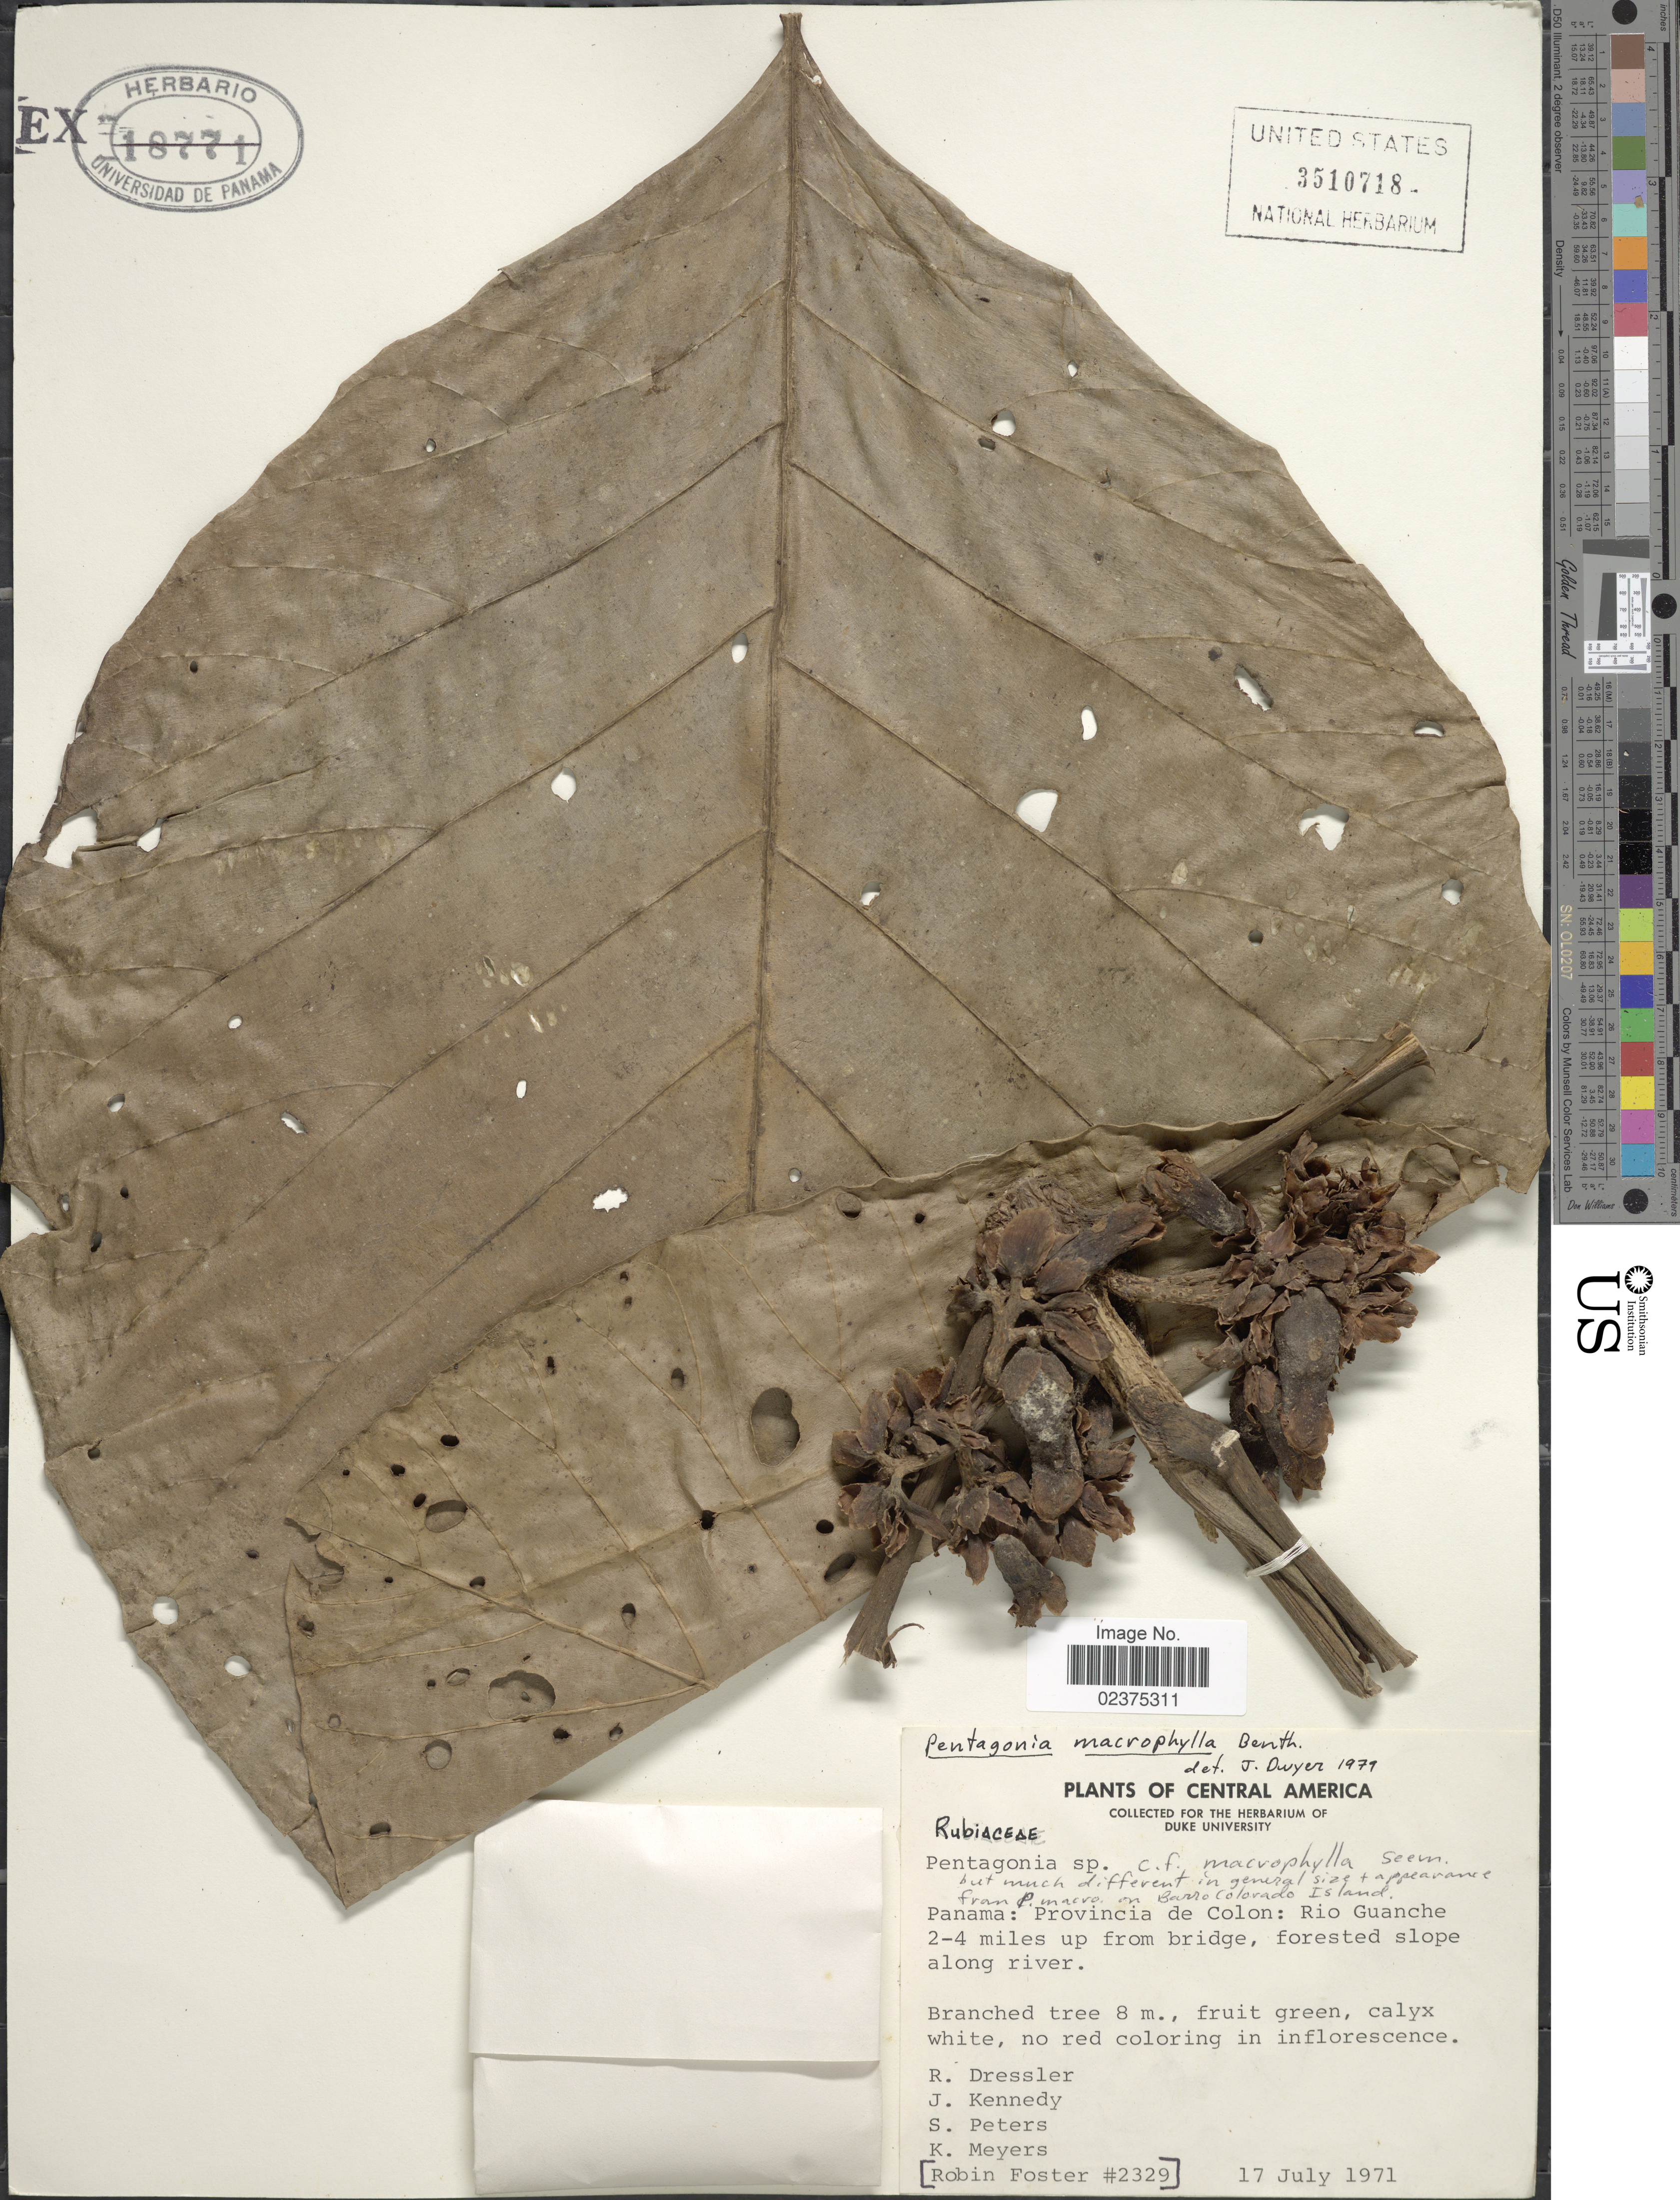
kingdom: Plantae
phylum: Tracheophyta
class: Magnoliopsida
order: Gentianales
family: Rubiaceae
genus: Pentagonia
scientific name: Pentagonia macrophylla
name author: Benth.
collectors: R. B. Foster, R. Dressler, J. D. Kennedy & S. Peters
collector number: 2329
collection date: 1971-07-17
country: Panama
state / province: Colón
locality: Provincia de Colon: Rio Guanche 2-4 miles up from bridge, forested slope along river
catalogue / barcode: US 3510718